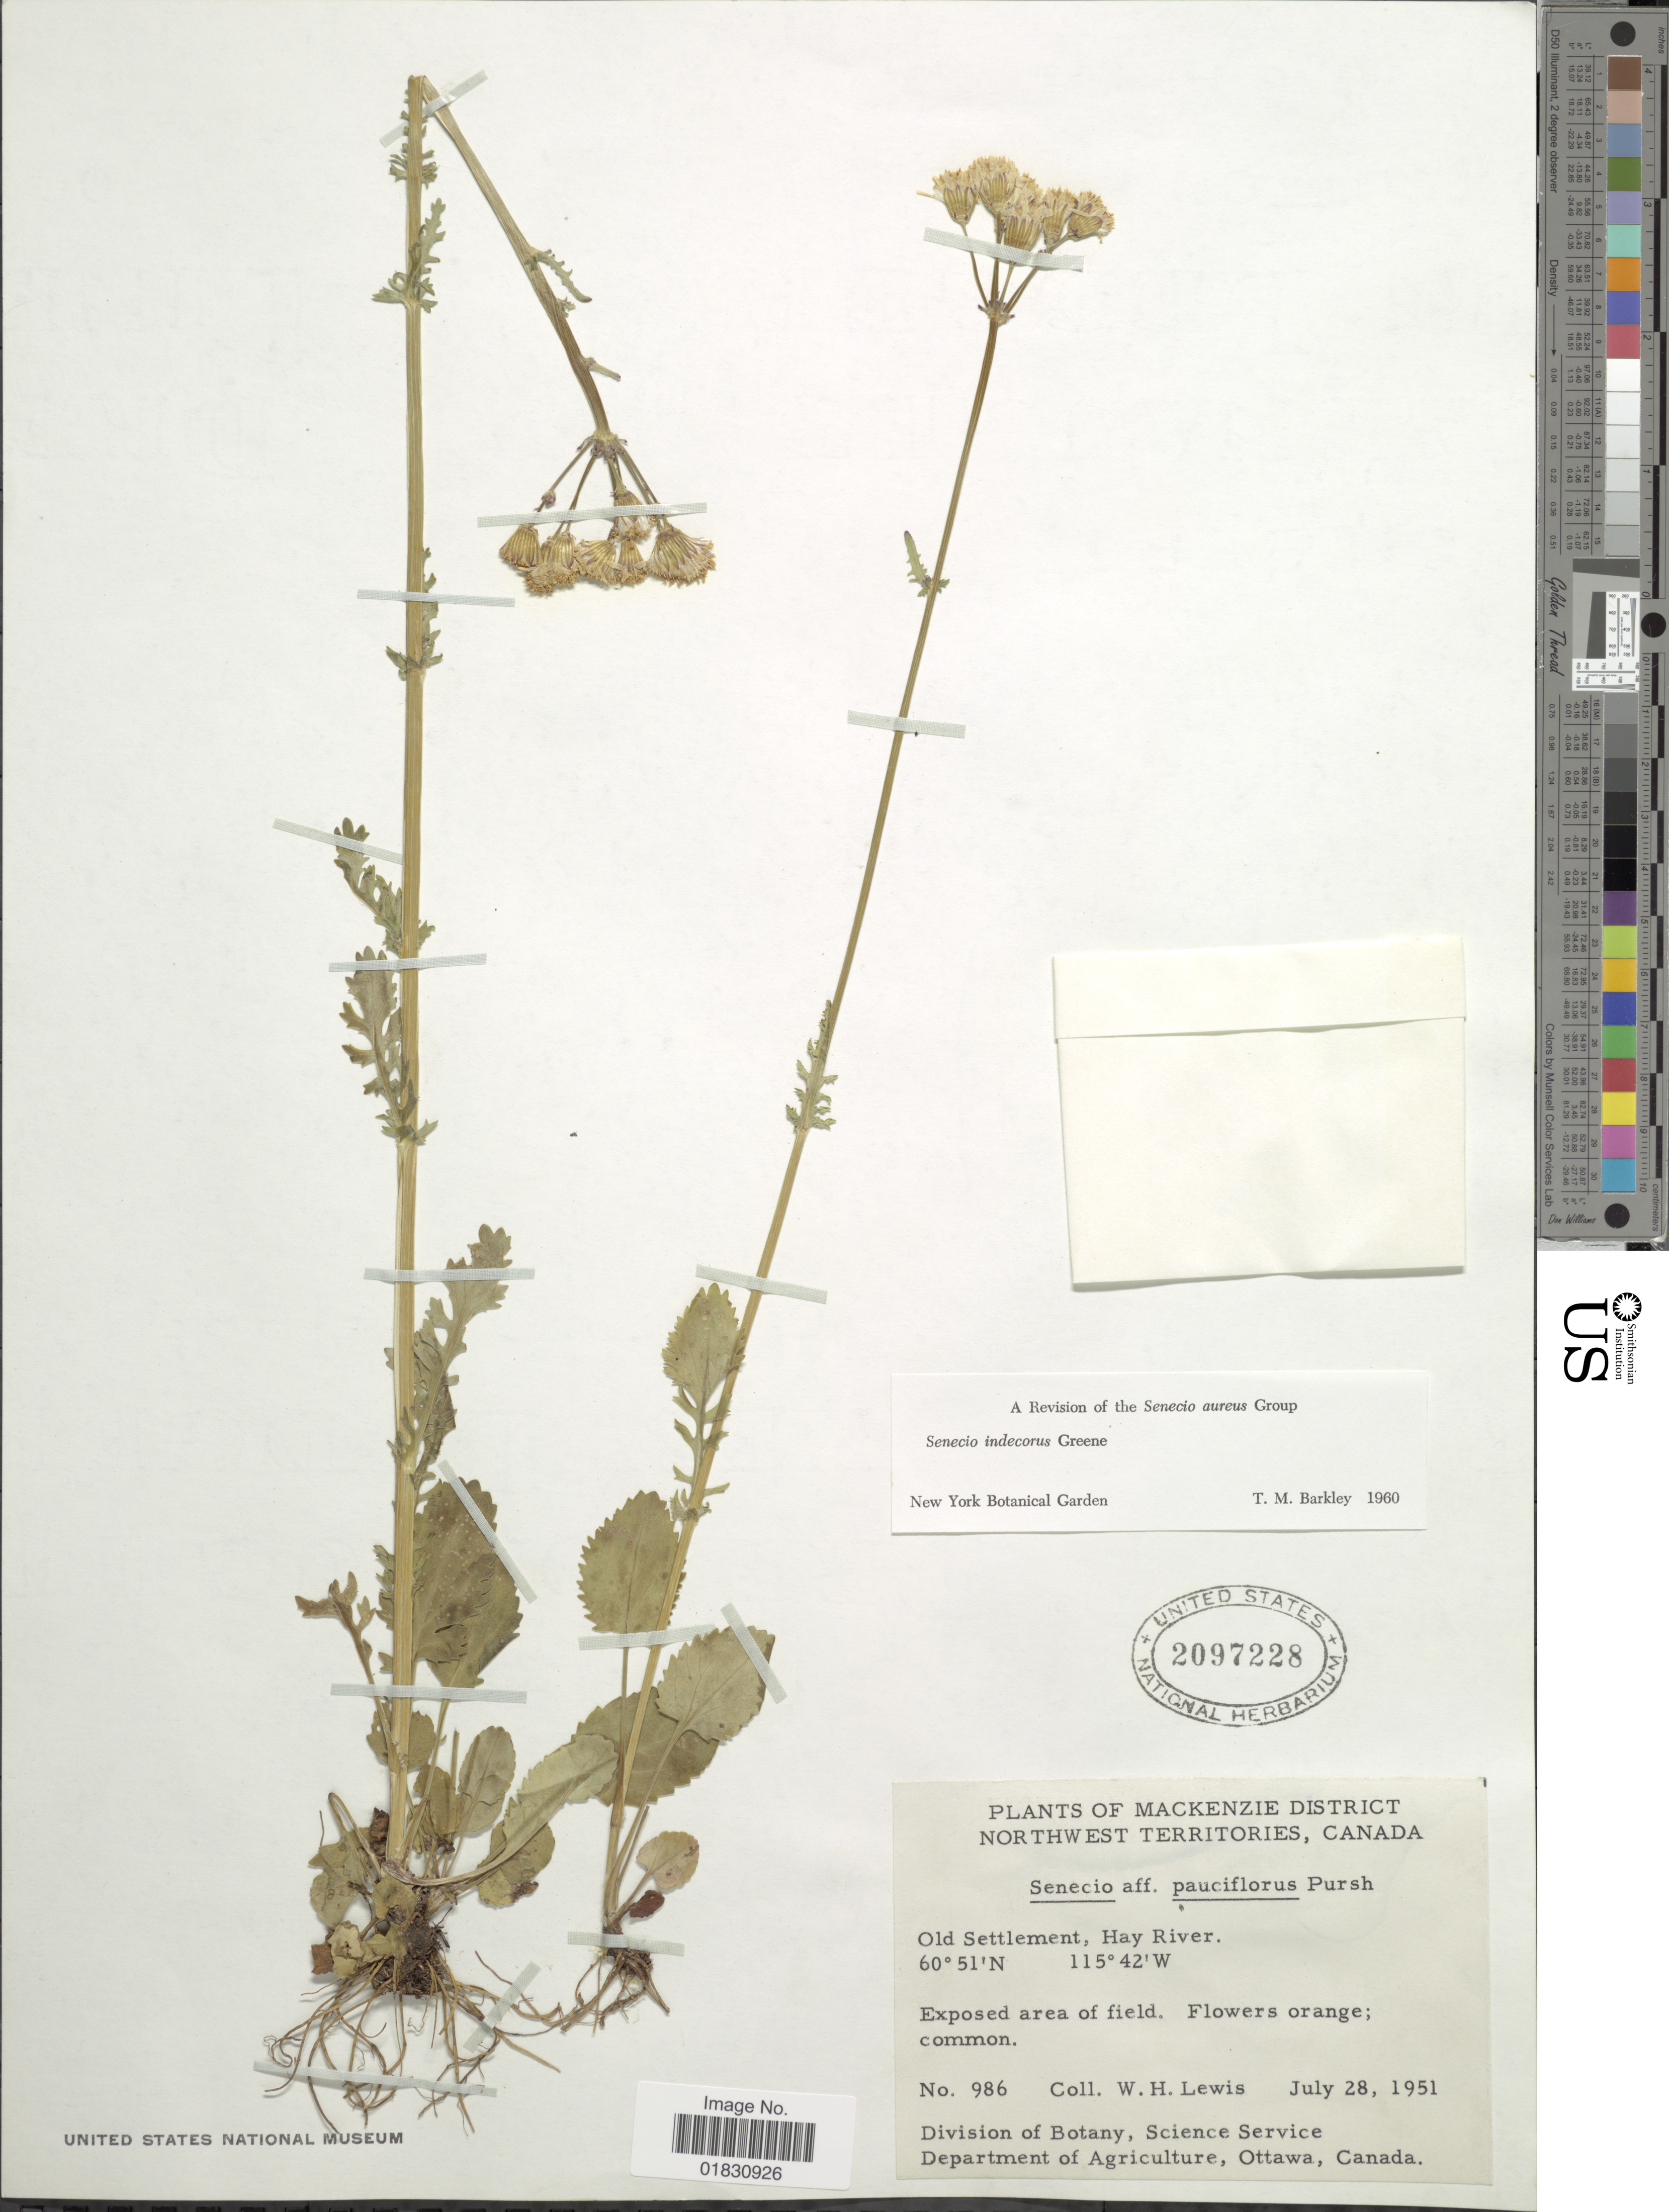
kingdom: Plantae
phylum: Tracheophyta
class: Magnoliopsida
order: Asterales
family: Asteraceae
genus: Packera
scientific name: Packera indecora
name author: (Greene) Á. Löve & D. Löve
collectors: W. H. Lewis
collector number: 986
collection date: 1951-07-28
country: Canada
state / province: Northwest Territories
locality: Mackenzie District, Northwest Territories, Canada, Old Settlement, Hay River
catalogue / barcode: US 2097228